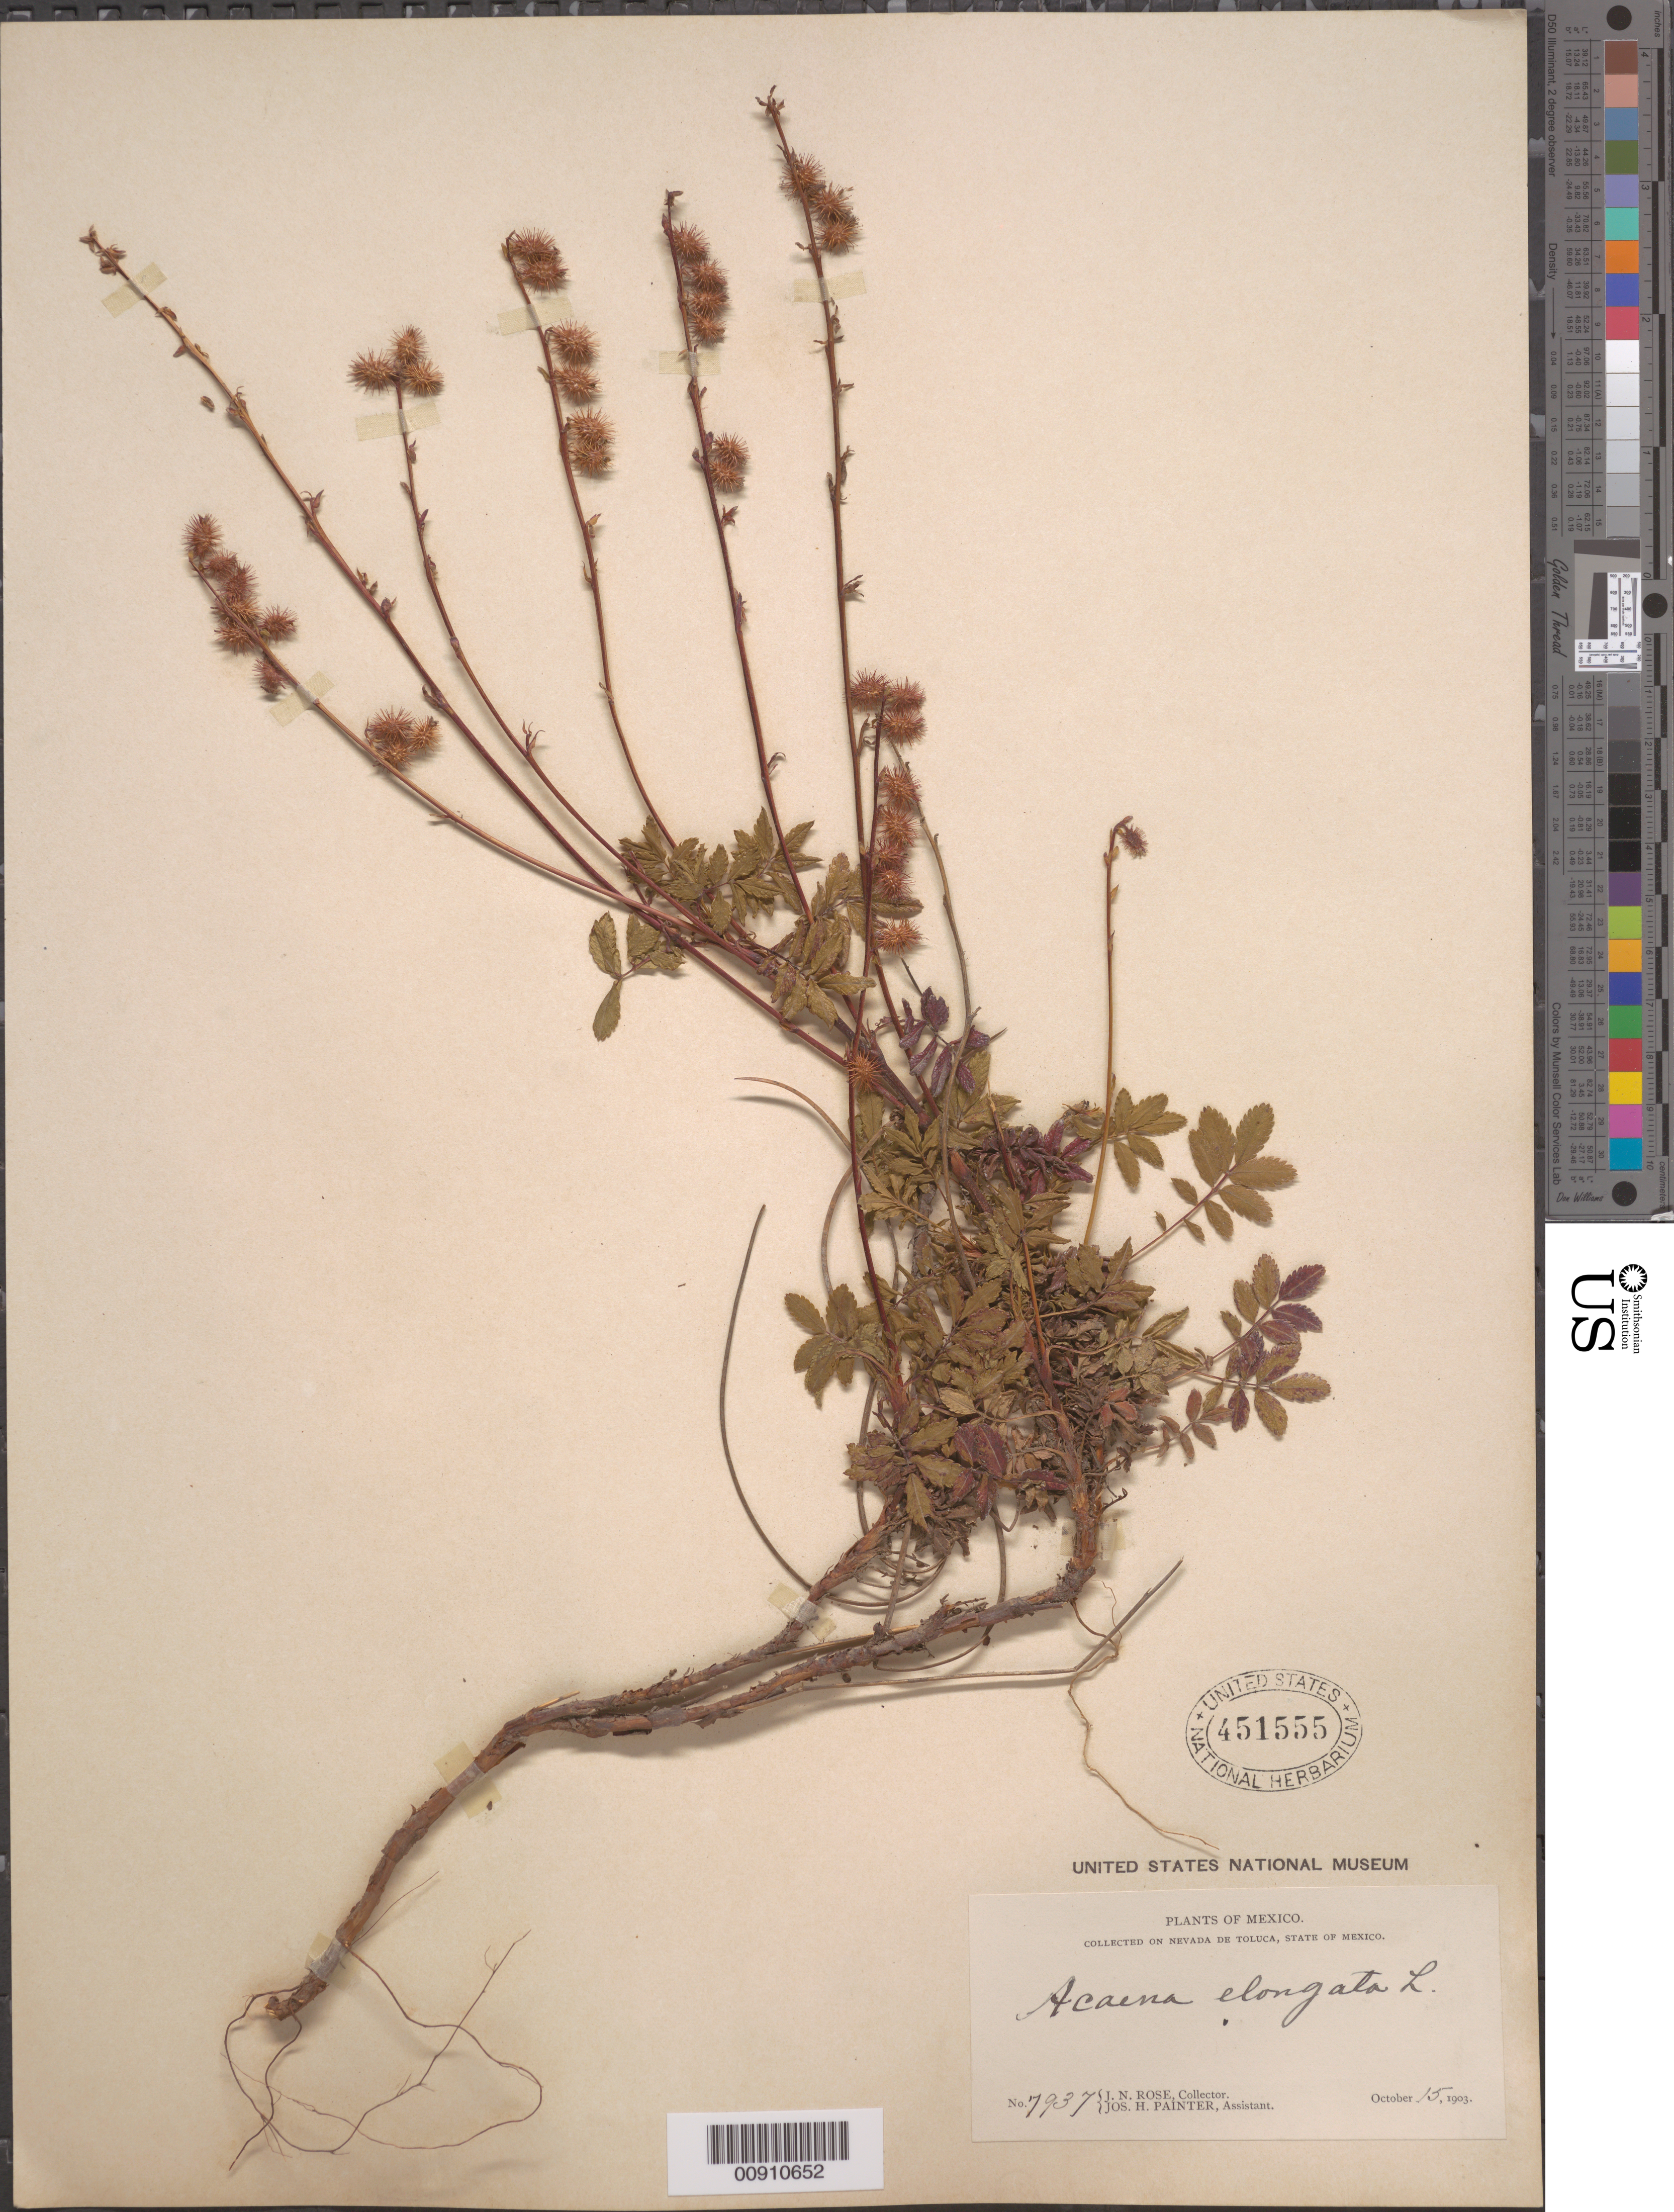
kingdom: Plantae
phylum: Tracheophyta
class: Magnoliopsida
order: Rosales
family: Rosaceae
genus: Acaena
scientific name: Acaena elongata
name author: L.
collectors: J. N. Rose & J. H. Painter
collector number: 7937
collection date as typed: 15 Oct 1903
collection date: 1903-10-15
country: Mexico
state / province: México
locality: Nevada [sic] de Toluca, State of Mexico.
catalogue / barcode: US 451555